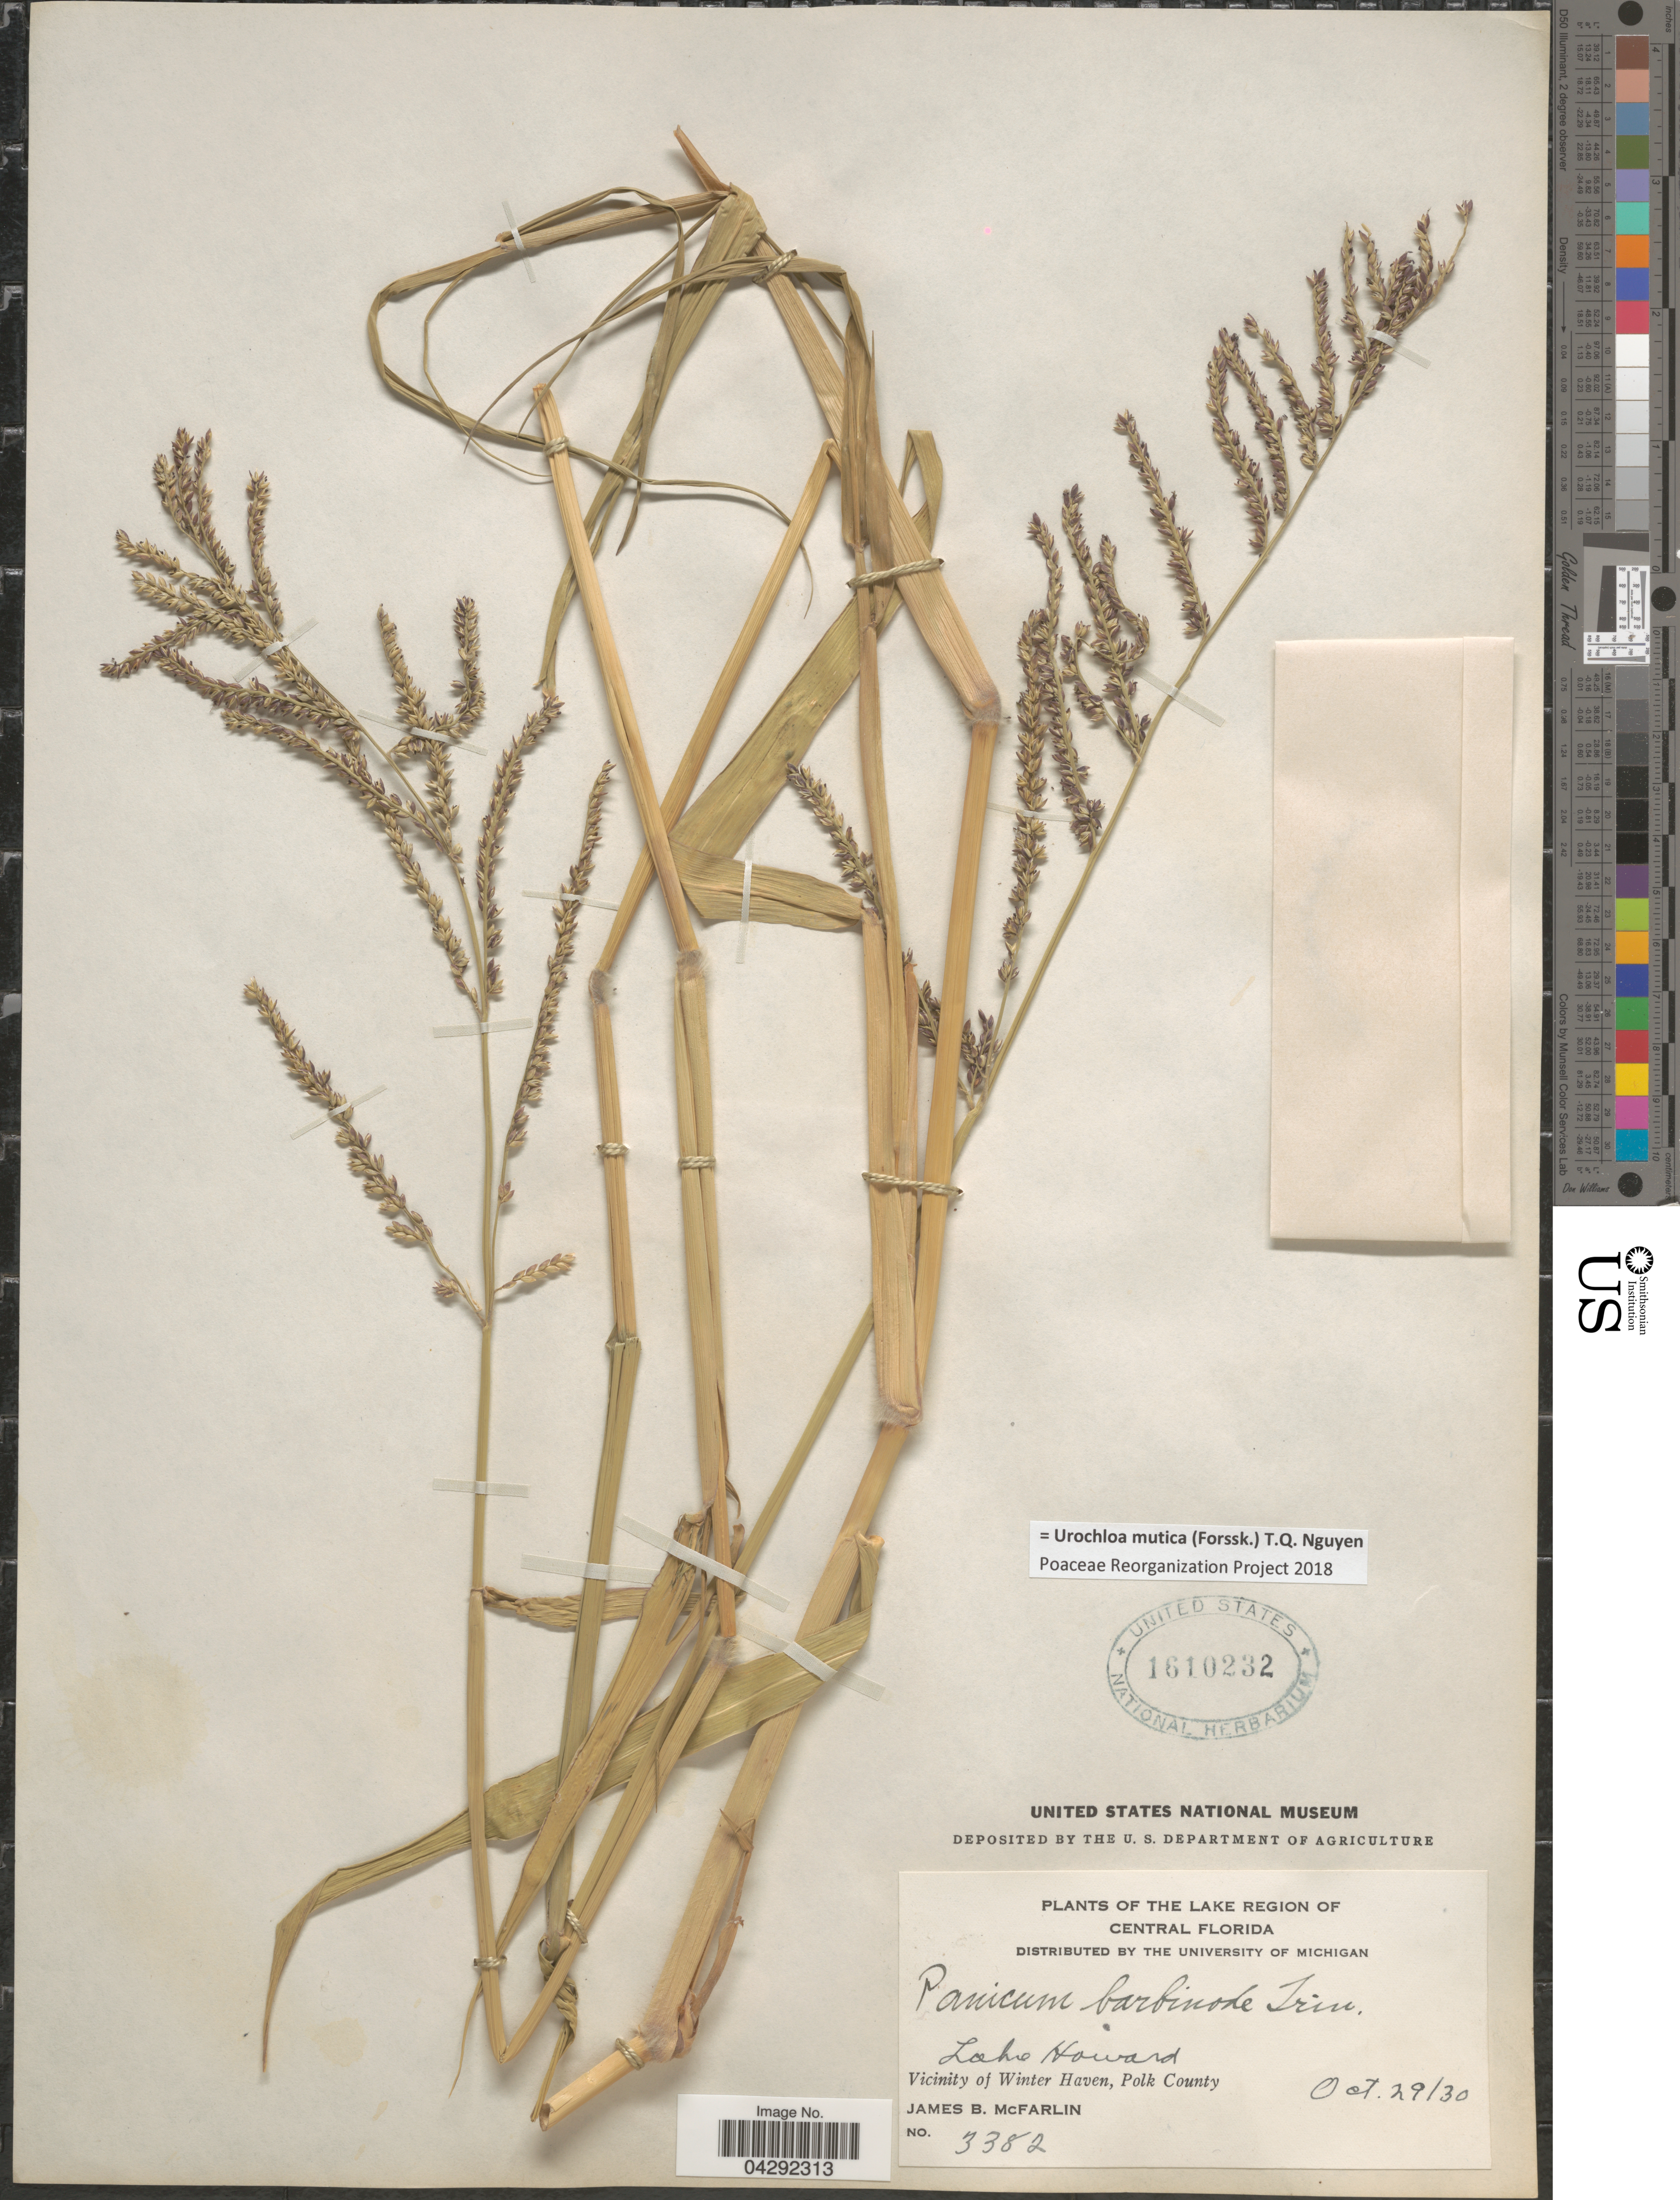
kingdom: Plantae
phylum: Tracheophyta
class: Liliopsida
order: Poales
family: Poaceae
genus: Urochloa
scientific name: Urochloa mutica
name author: (Forssk.) T.Q. Nguyen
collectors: J. McFarlin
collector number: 3382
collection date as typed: Transcribed d/m/y: 29/10/30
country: United States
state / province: Florida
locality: The Lake Region of Central Florida. Lake Howard. Vicinity of Winter Haven, Polk County.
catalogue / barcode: US 1610232